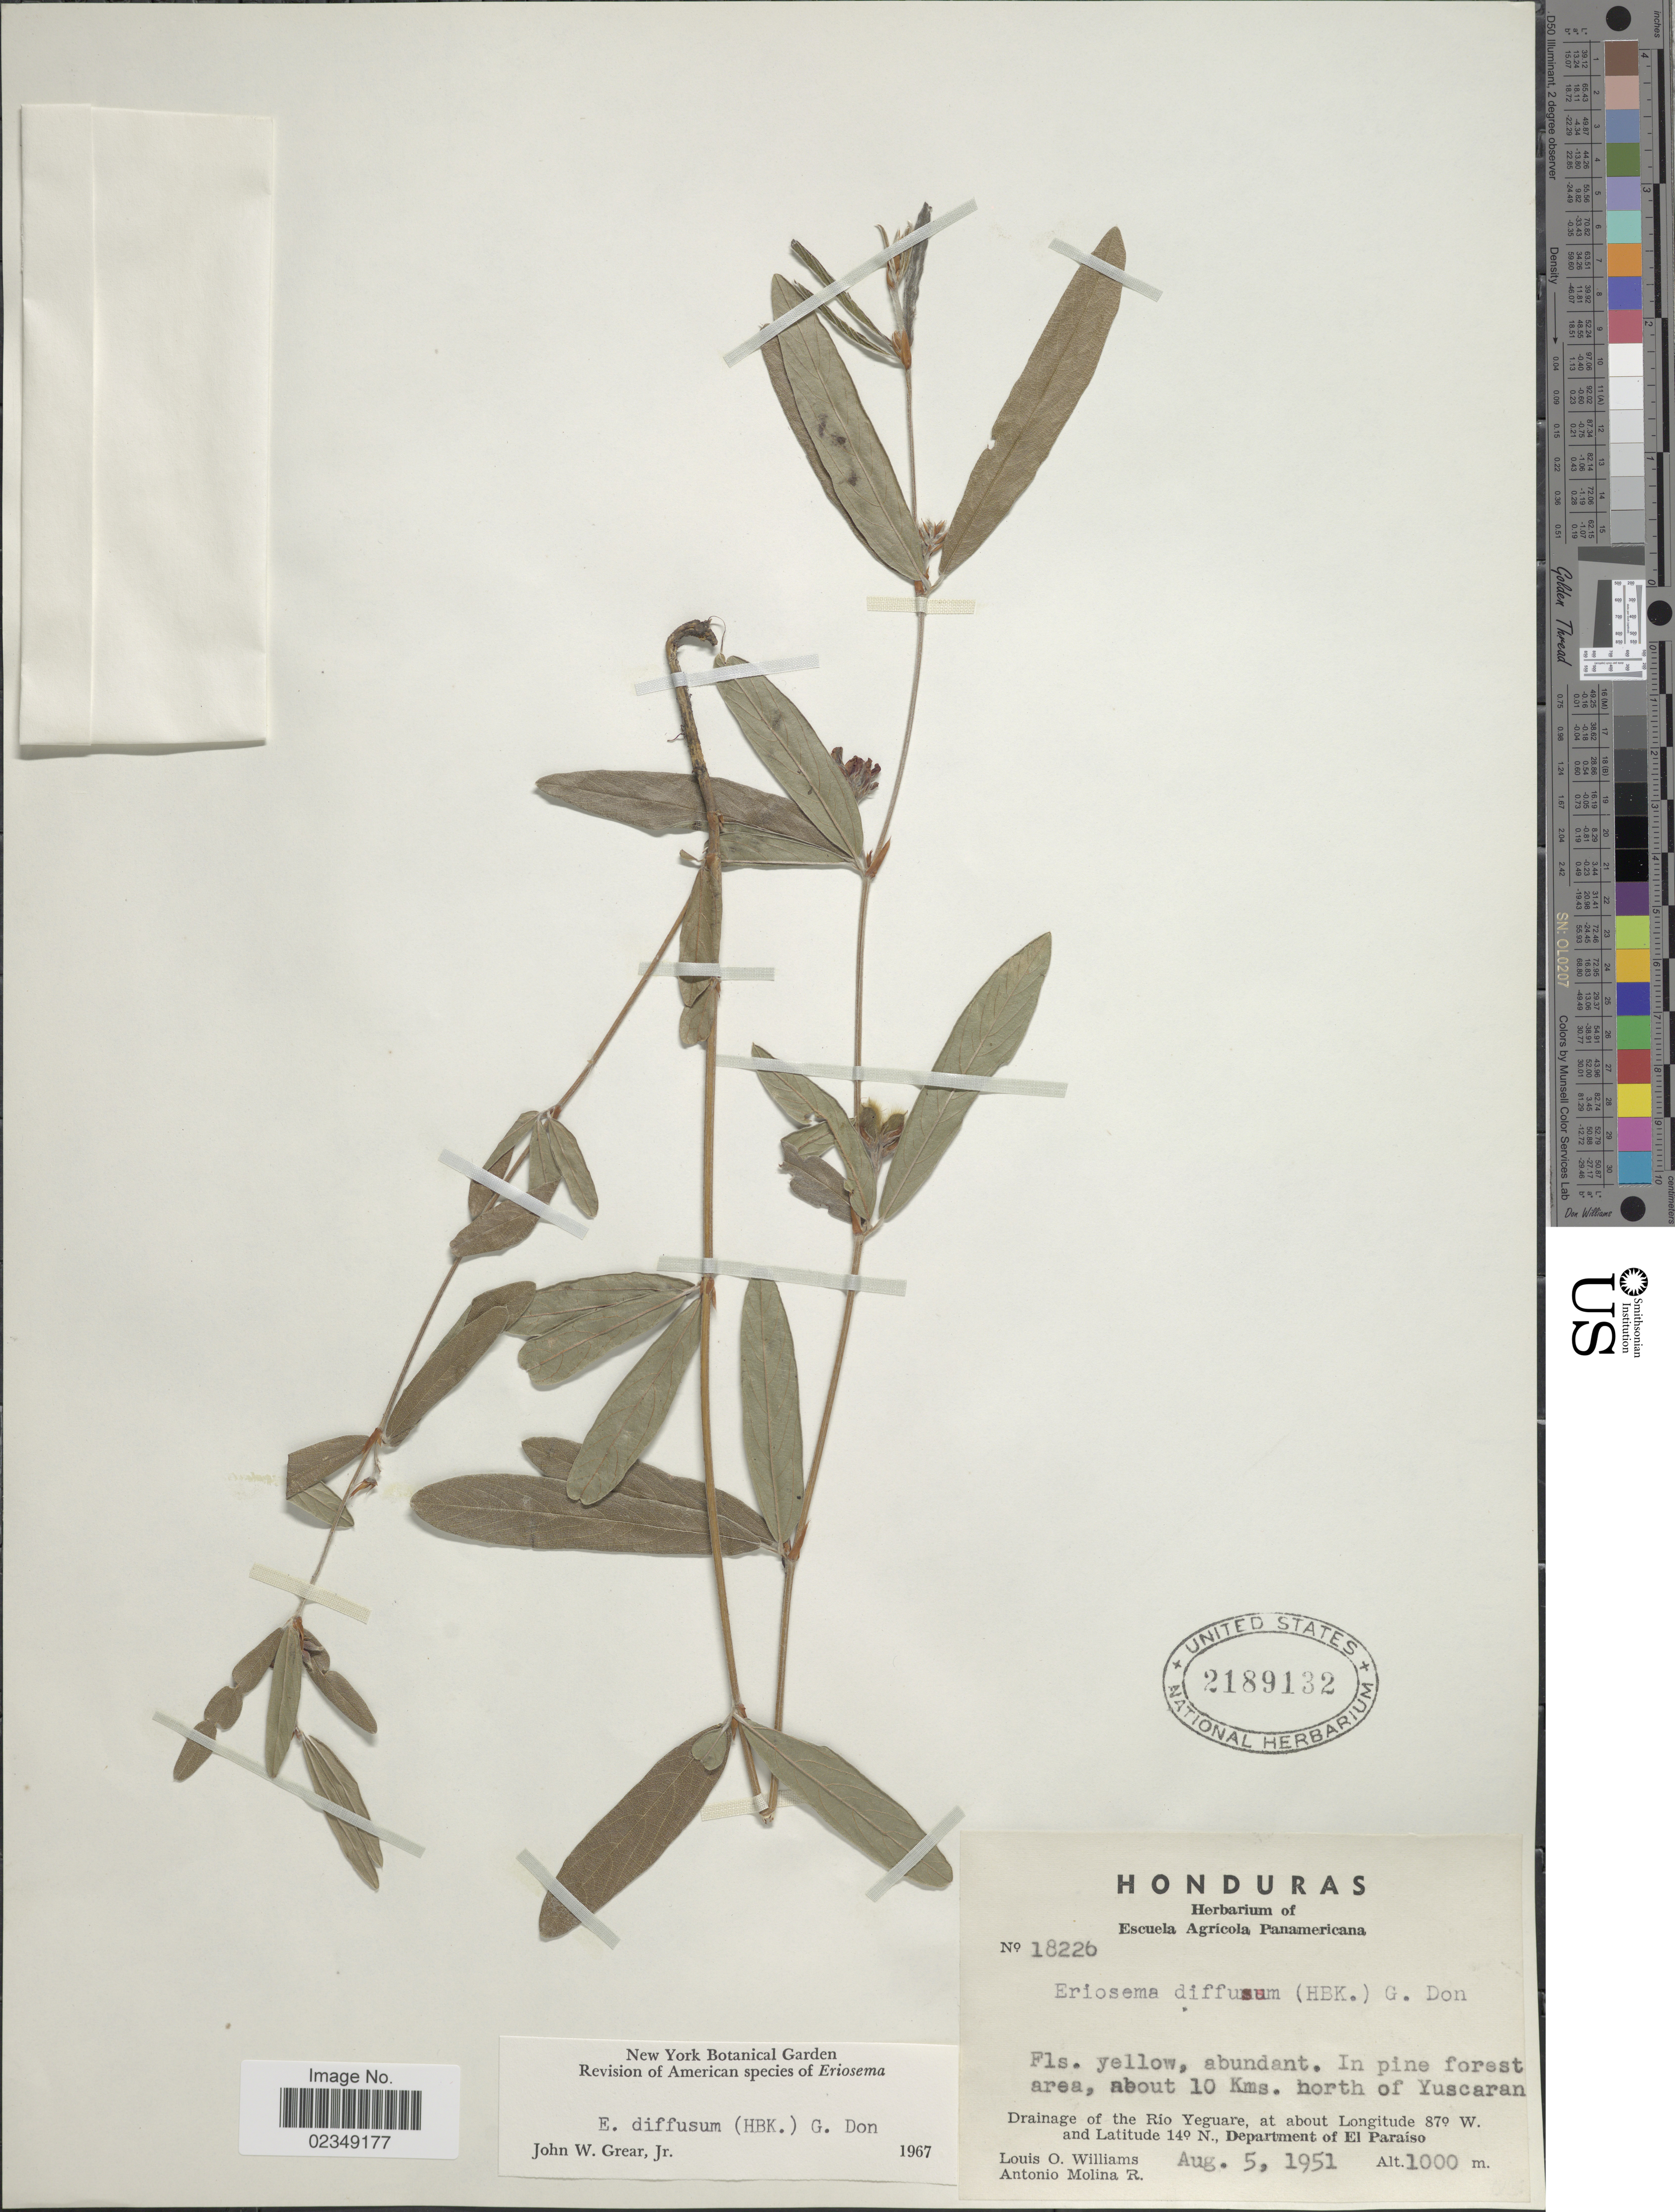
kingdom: Plantae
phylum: Tracheophyta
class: Magnoliopsida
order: Fabales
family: Fabaceae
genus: Eriosema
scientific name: Eriosema diffusum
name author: (Kunth) G. Don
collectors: L. O. Williams & A. Molina R.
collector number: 18226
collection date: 1951-08-05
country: Honduras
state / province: El Paraíso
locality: About 10 Kms. north of Yuscaran. Drainage of the Rio Yeguare, Department of El Paraiso.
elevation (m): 1000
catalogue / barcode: US 2189132